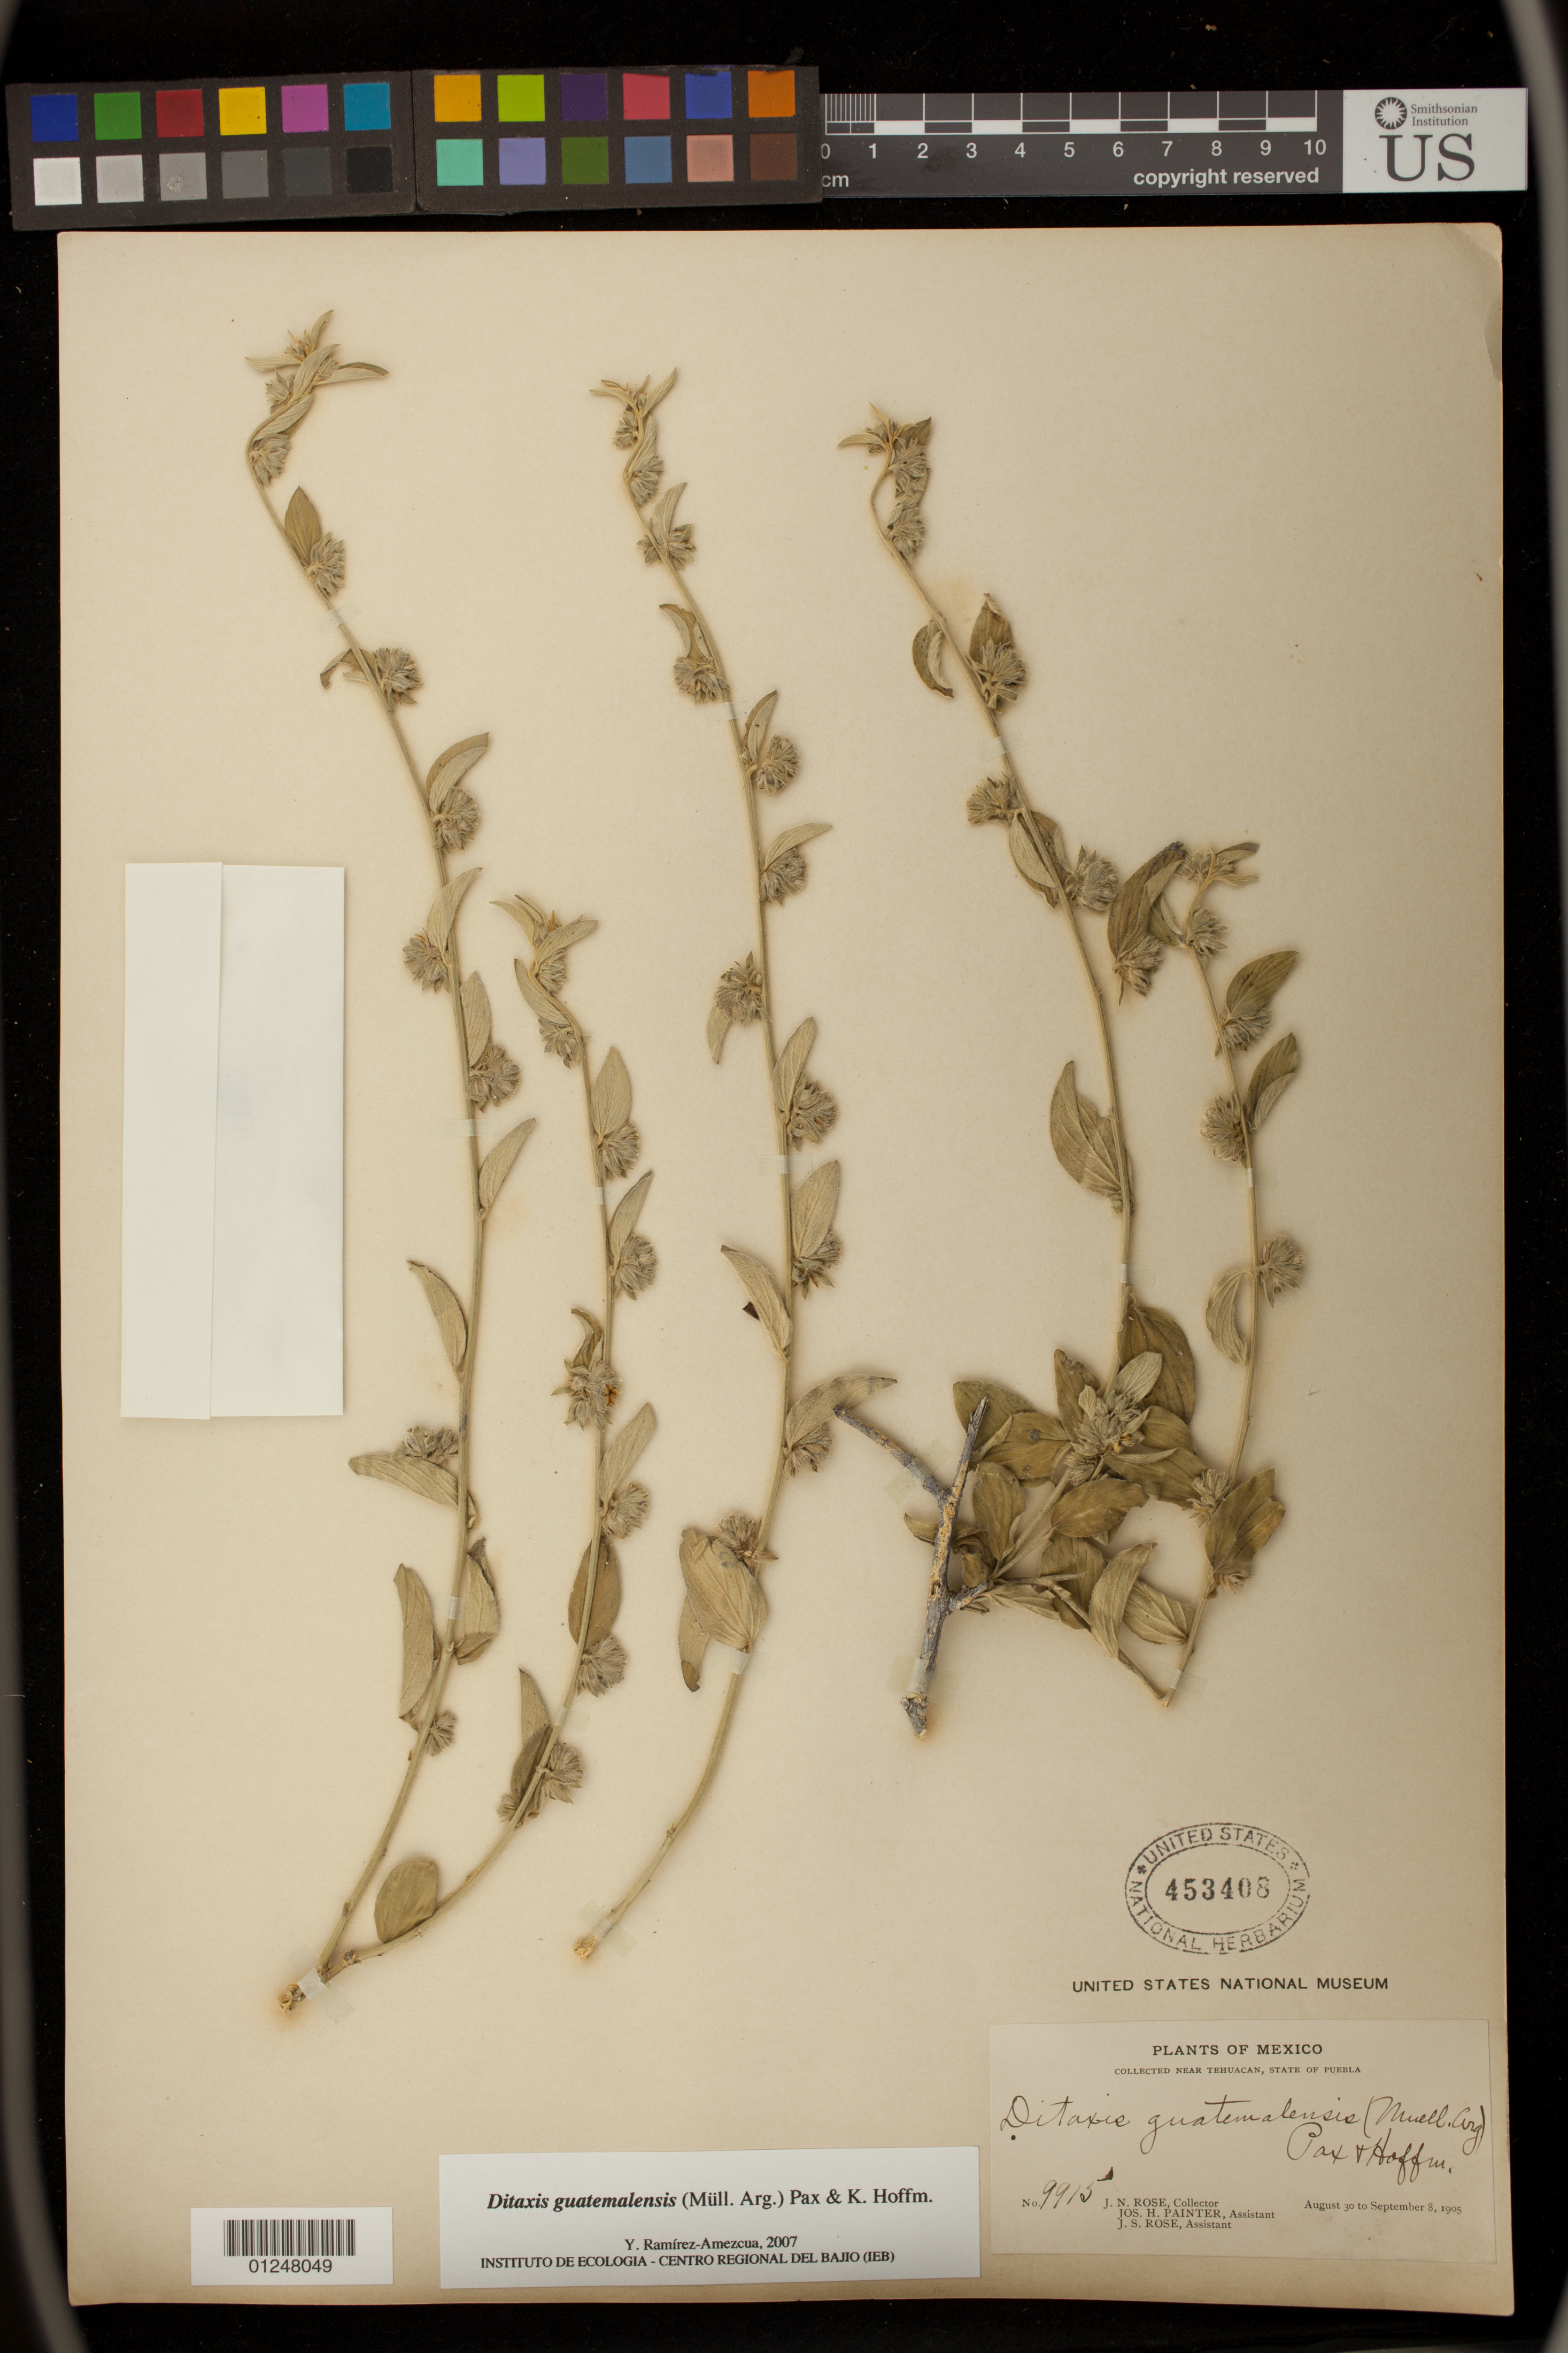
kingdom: Plantae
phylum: Tracheophyta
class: Magnoliopsida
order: Malpighiales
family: Euphorbiaceae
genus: Ditaxis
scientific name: Ditaxis guatemalensis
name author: (Müll. Arg.) Pax & K. Hoffm.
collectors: J. N. Rose, J. H. Painter & J. S. Rose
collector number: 9915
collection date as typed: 30 Aug 1905 to 08 Sep 1905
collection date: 1905-08-30/1905-09-08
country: Mexico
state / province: Puebla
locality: Near Tehuacan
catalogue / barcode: US 453408